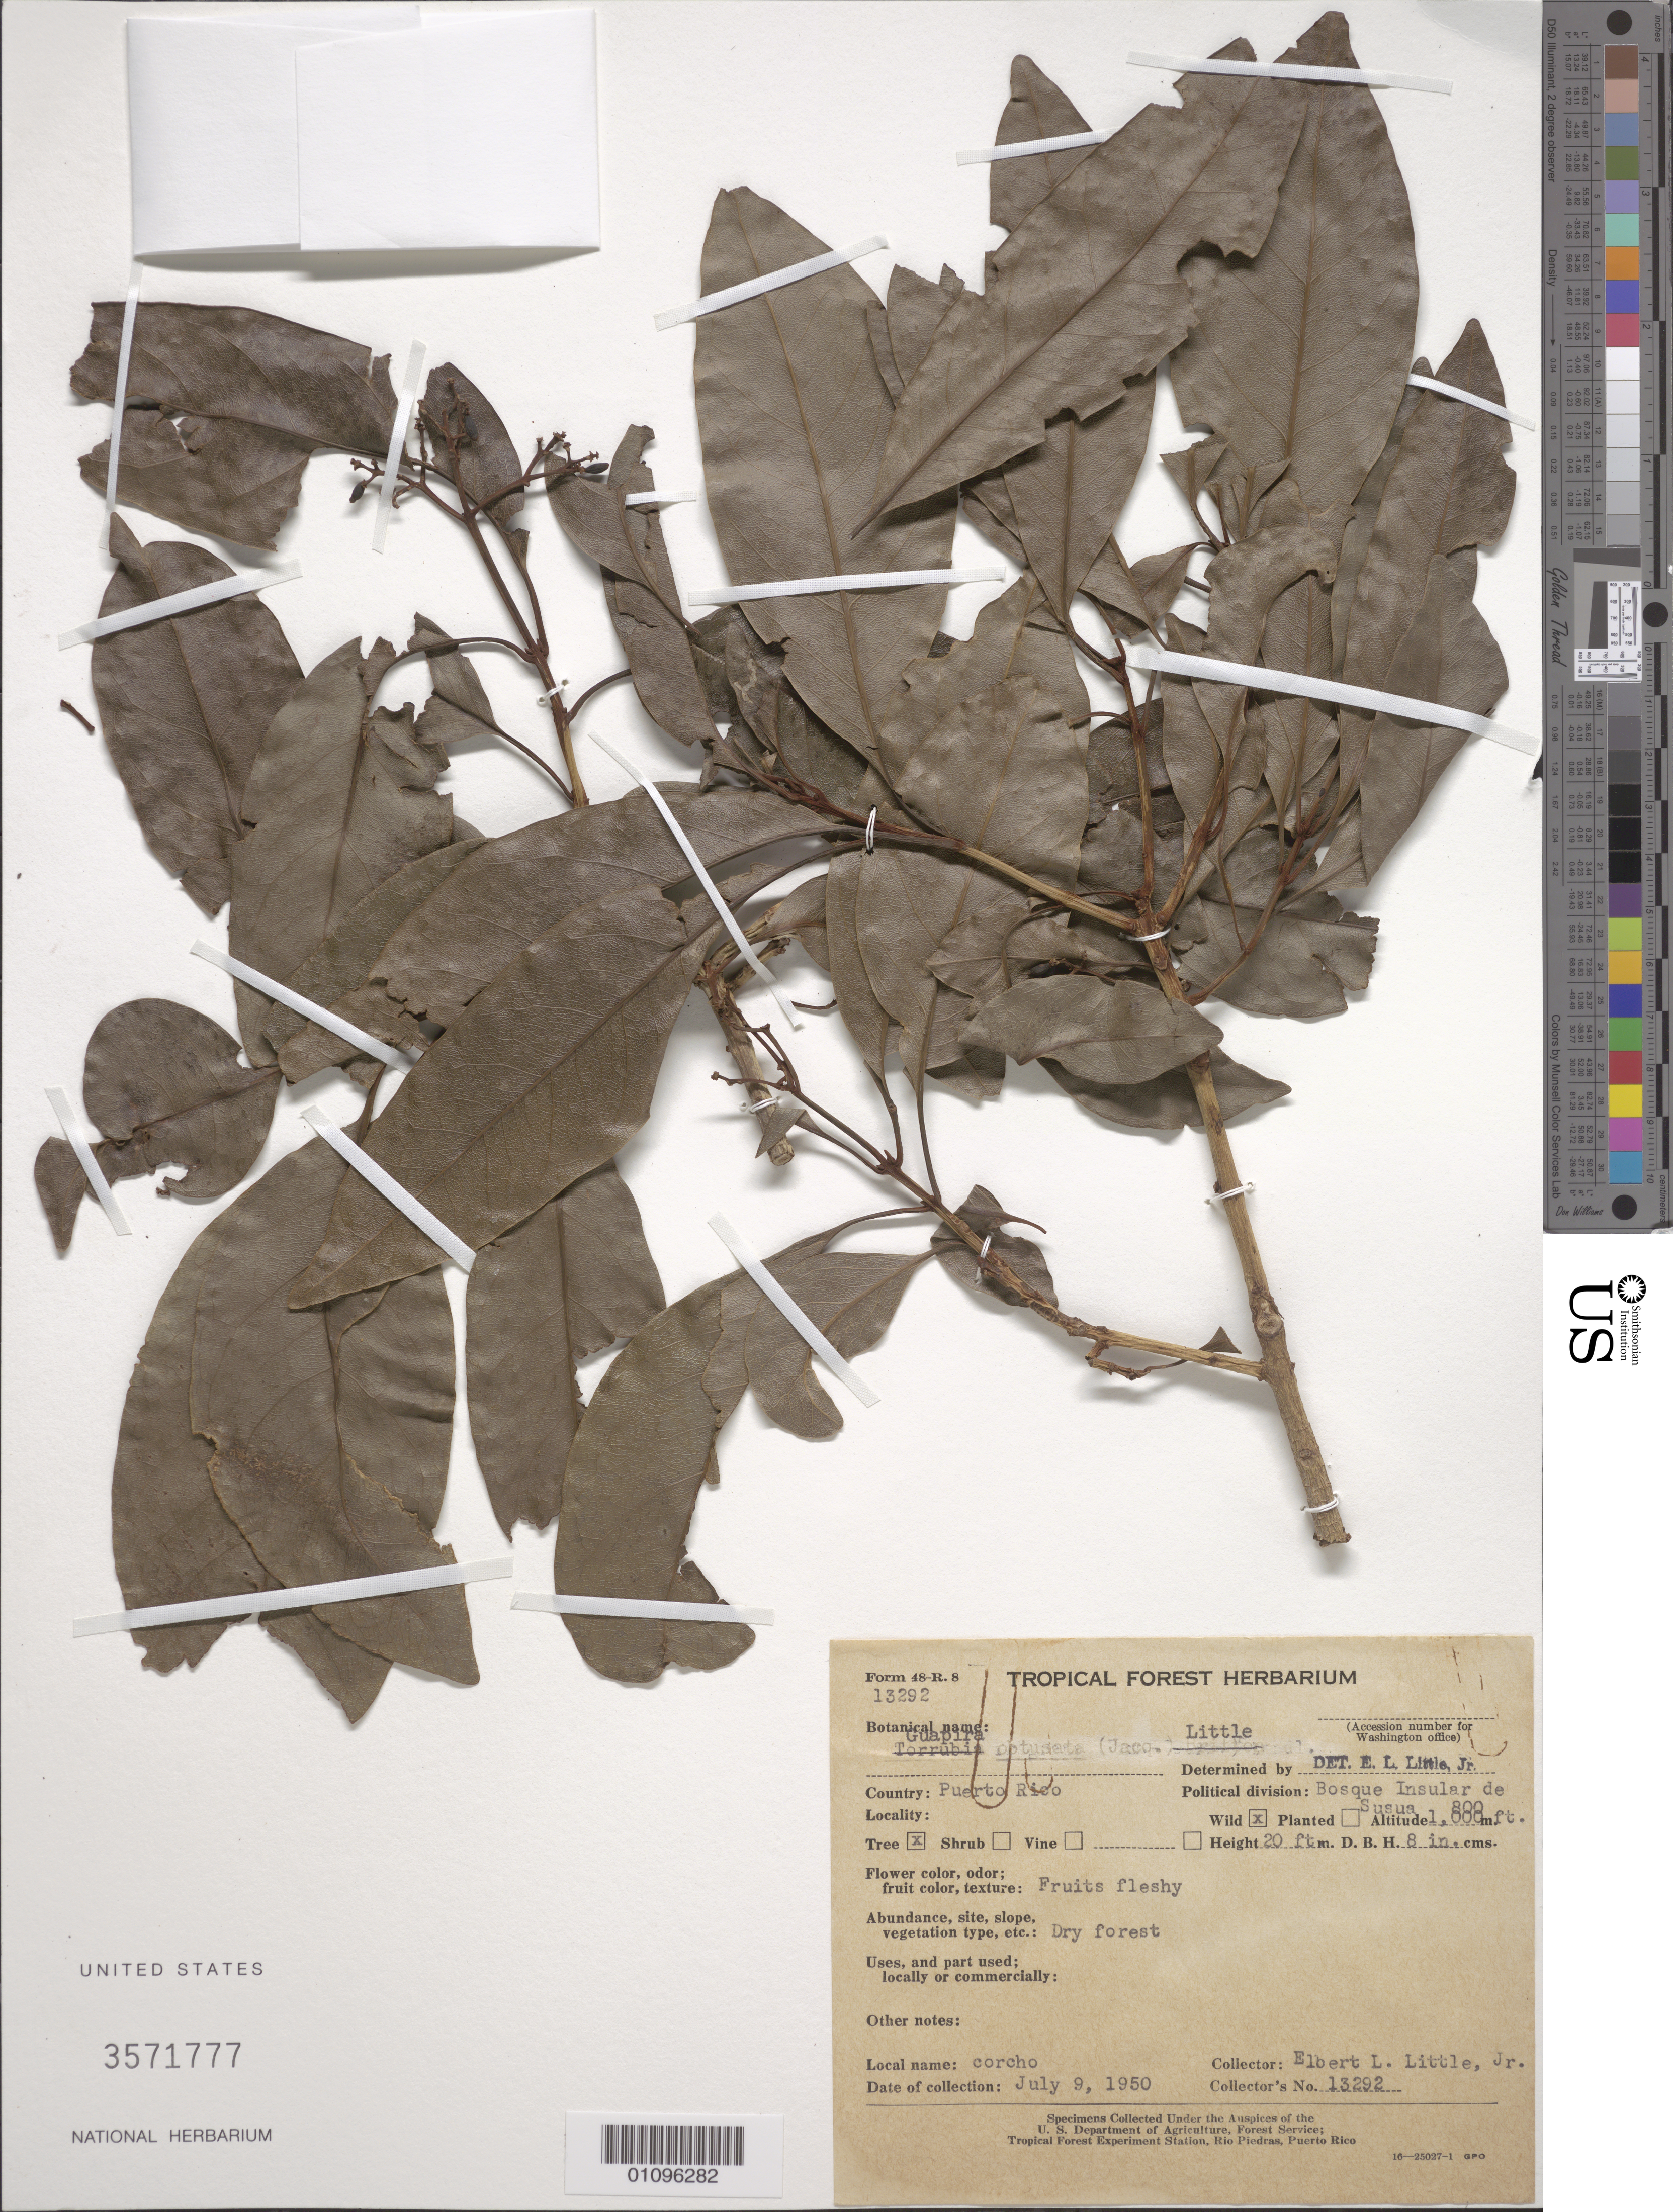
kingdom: Plantae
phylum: Tracheophyta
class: Magnoliopsida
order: Caryophyllales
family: Nyctaginaceae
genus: Guapira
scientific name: Guapira sp.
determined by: Little, Elbert L., Jr., (FSSR), United States Department of Agriculture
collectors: E. L. Little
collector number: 13292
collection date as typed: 09 Jul 1950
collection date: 1950-07-09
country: Puerto Rico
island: Puerto Rico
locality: Bosque Insular de Susúa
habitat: Dry forest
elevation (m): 244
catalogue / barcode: US 3571777